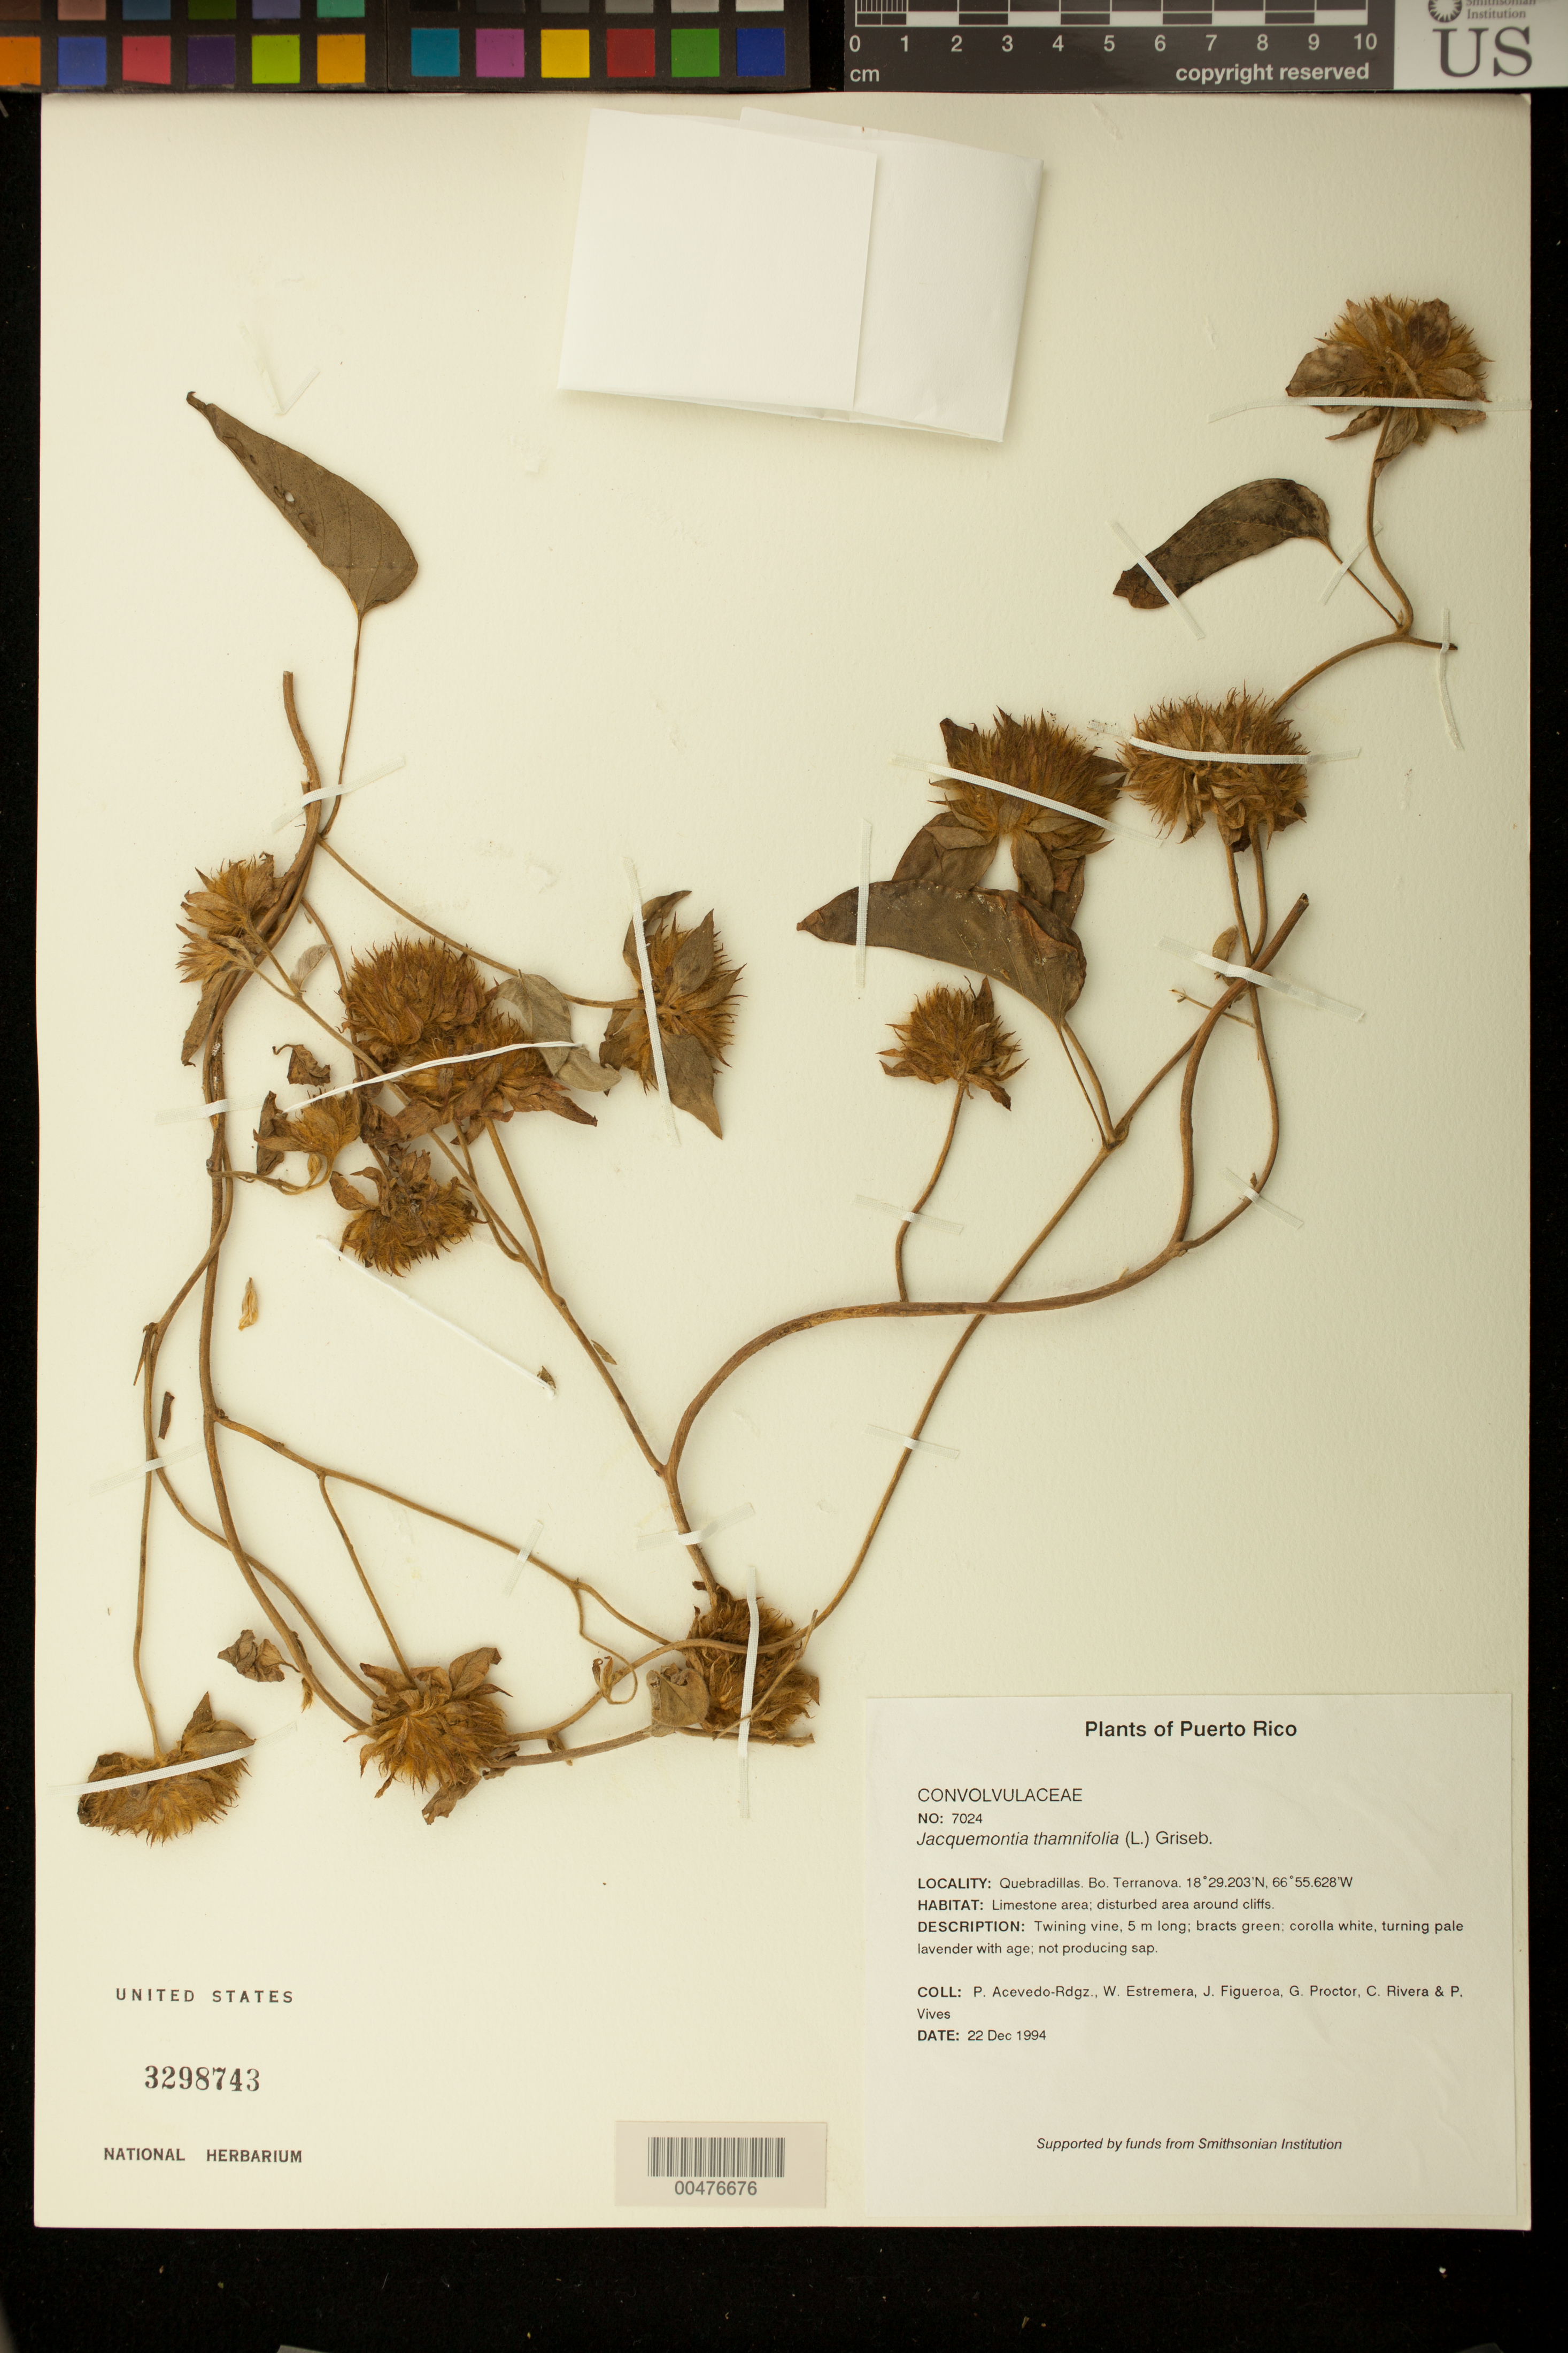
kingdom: Plantae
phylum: Tracheophyta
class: Magnoliopsida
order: Solanales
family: Convolvulaceae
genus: Jacquemontia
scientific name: Jacquemontia tamnifolia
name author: (L.) Griseb.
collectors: P. Acevedo-Rodr., W. Estremera, J. Figueroa, G. R. Proctor, C. Rivera & P. Vives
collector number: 7024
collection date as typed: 22 Dec 1994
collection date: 1994-12-22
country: Puerto Rico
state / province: Quebradillas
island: Puerto Rico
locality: Quebradillas. Bo. Terranova.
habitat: Limestone area; disturbed area around cliffs.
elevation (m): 50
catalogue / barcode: US 3298743